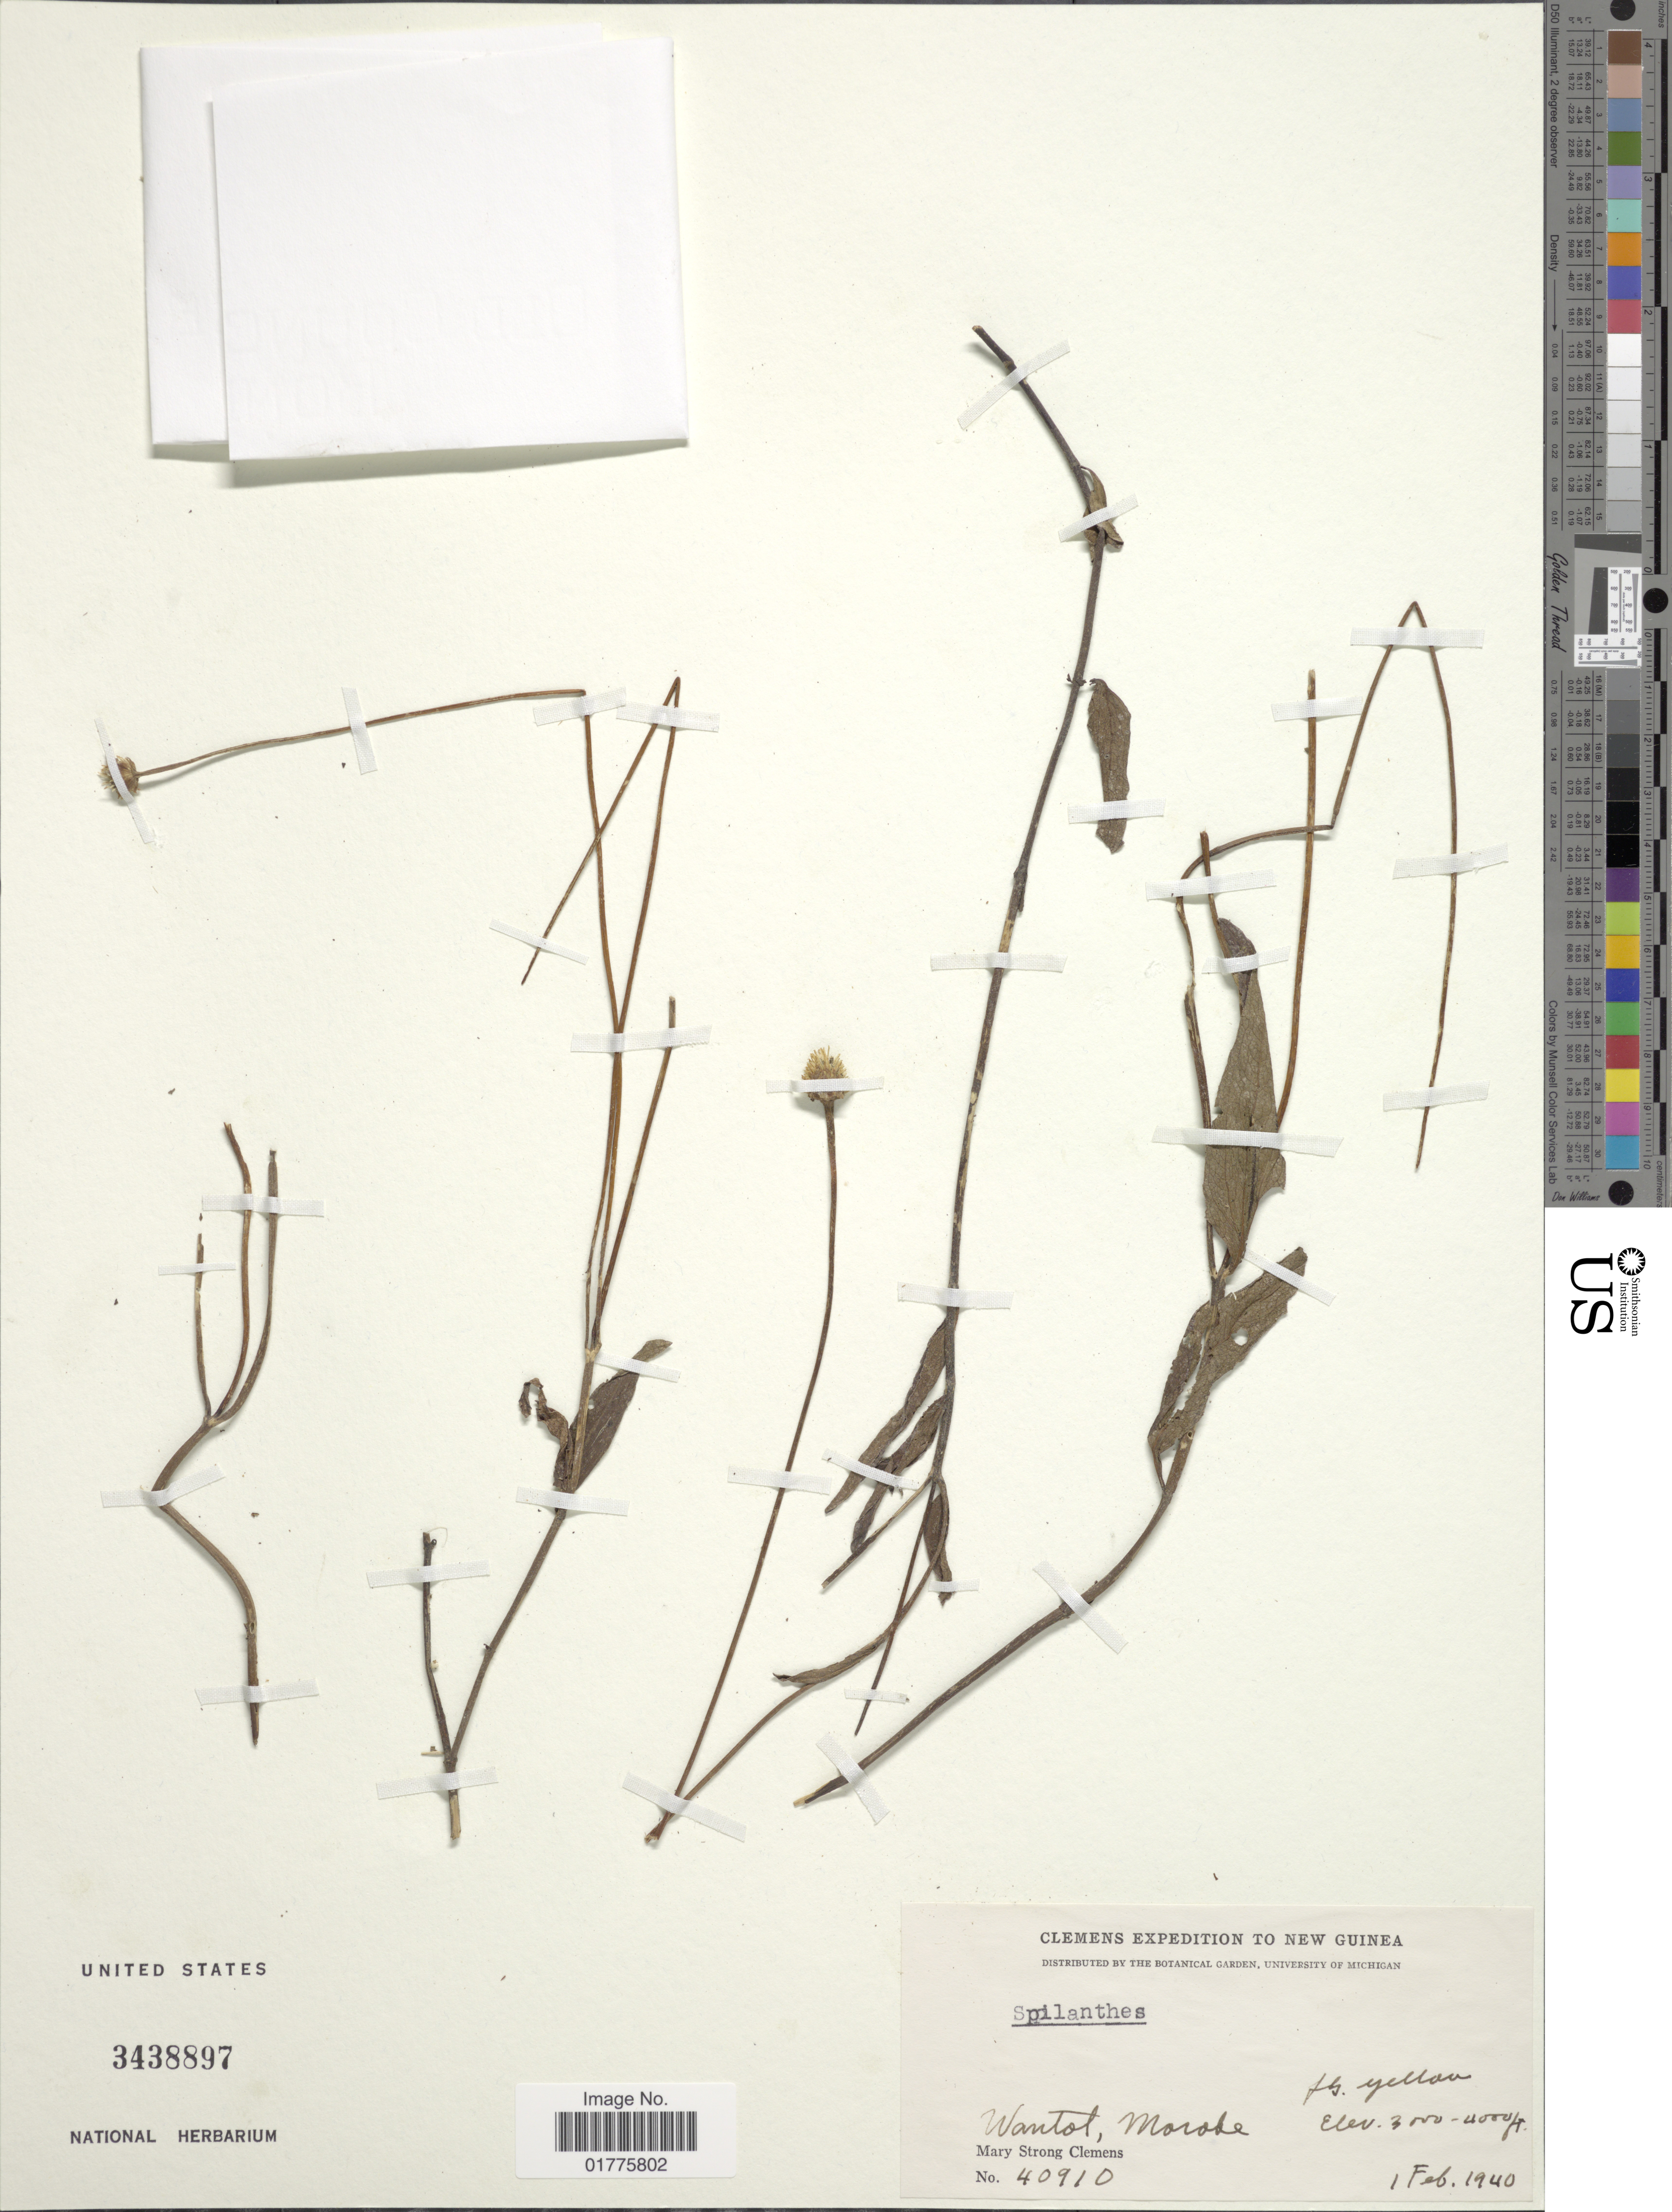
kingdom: Plantae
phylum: Tracheophyta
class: Magnoliopsida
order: Asterales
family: Asteraceae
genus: Acmella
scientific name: Acmella sp.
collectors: M. S. Clemens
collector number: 40910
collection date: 1940-02-01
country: Papua New Guinea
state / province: Morobe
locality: New Guinea, Wantol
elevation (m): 914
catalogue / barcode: US 3438897